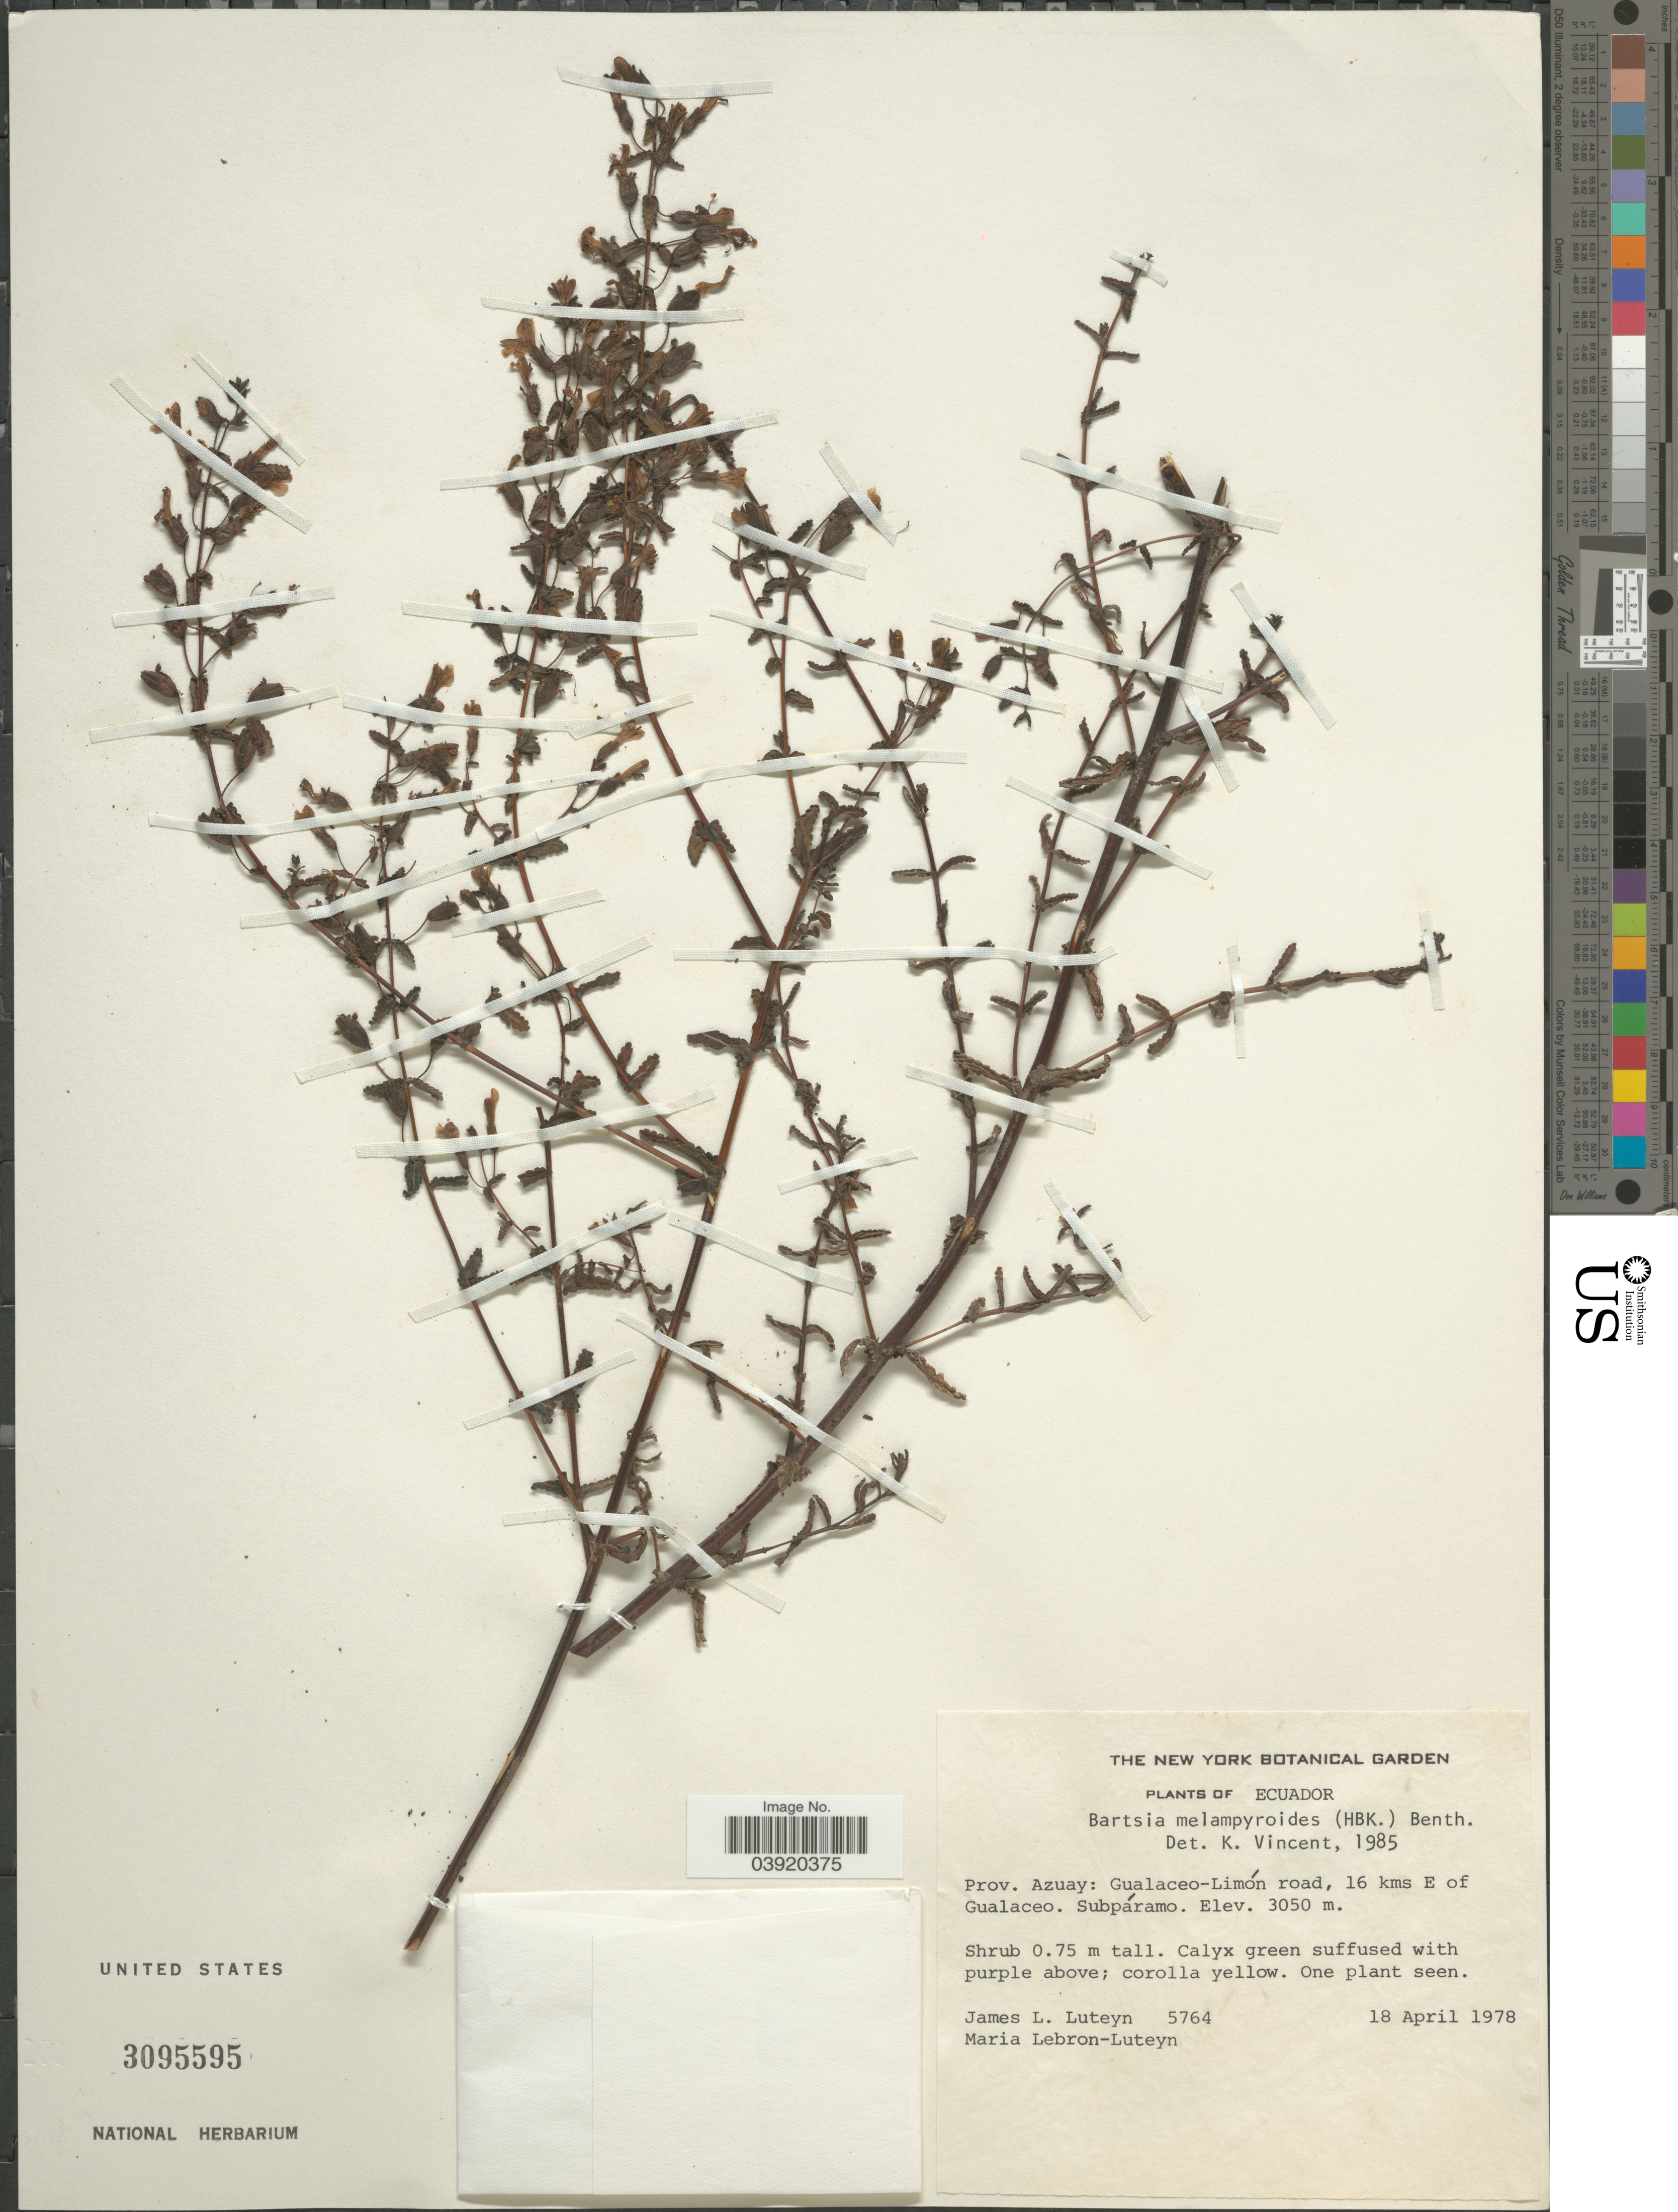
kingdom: Plantae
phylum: Tracheophyta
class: Magnoliopsida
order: Lamiales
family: Orobanchaceae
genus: Bartsia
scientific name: Bartsia melampyroides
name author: (Kunth) Benth.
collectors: J. L. Luteyn & M. L. Lebrón-Luteyn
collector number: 5764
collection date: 1978-04-18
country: Ecuador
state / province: Azuay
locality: Gualaceo-Limón road, 16 kms E of Gualaceo.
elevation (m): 3050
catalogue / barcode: US 3095595